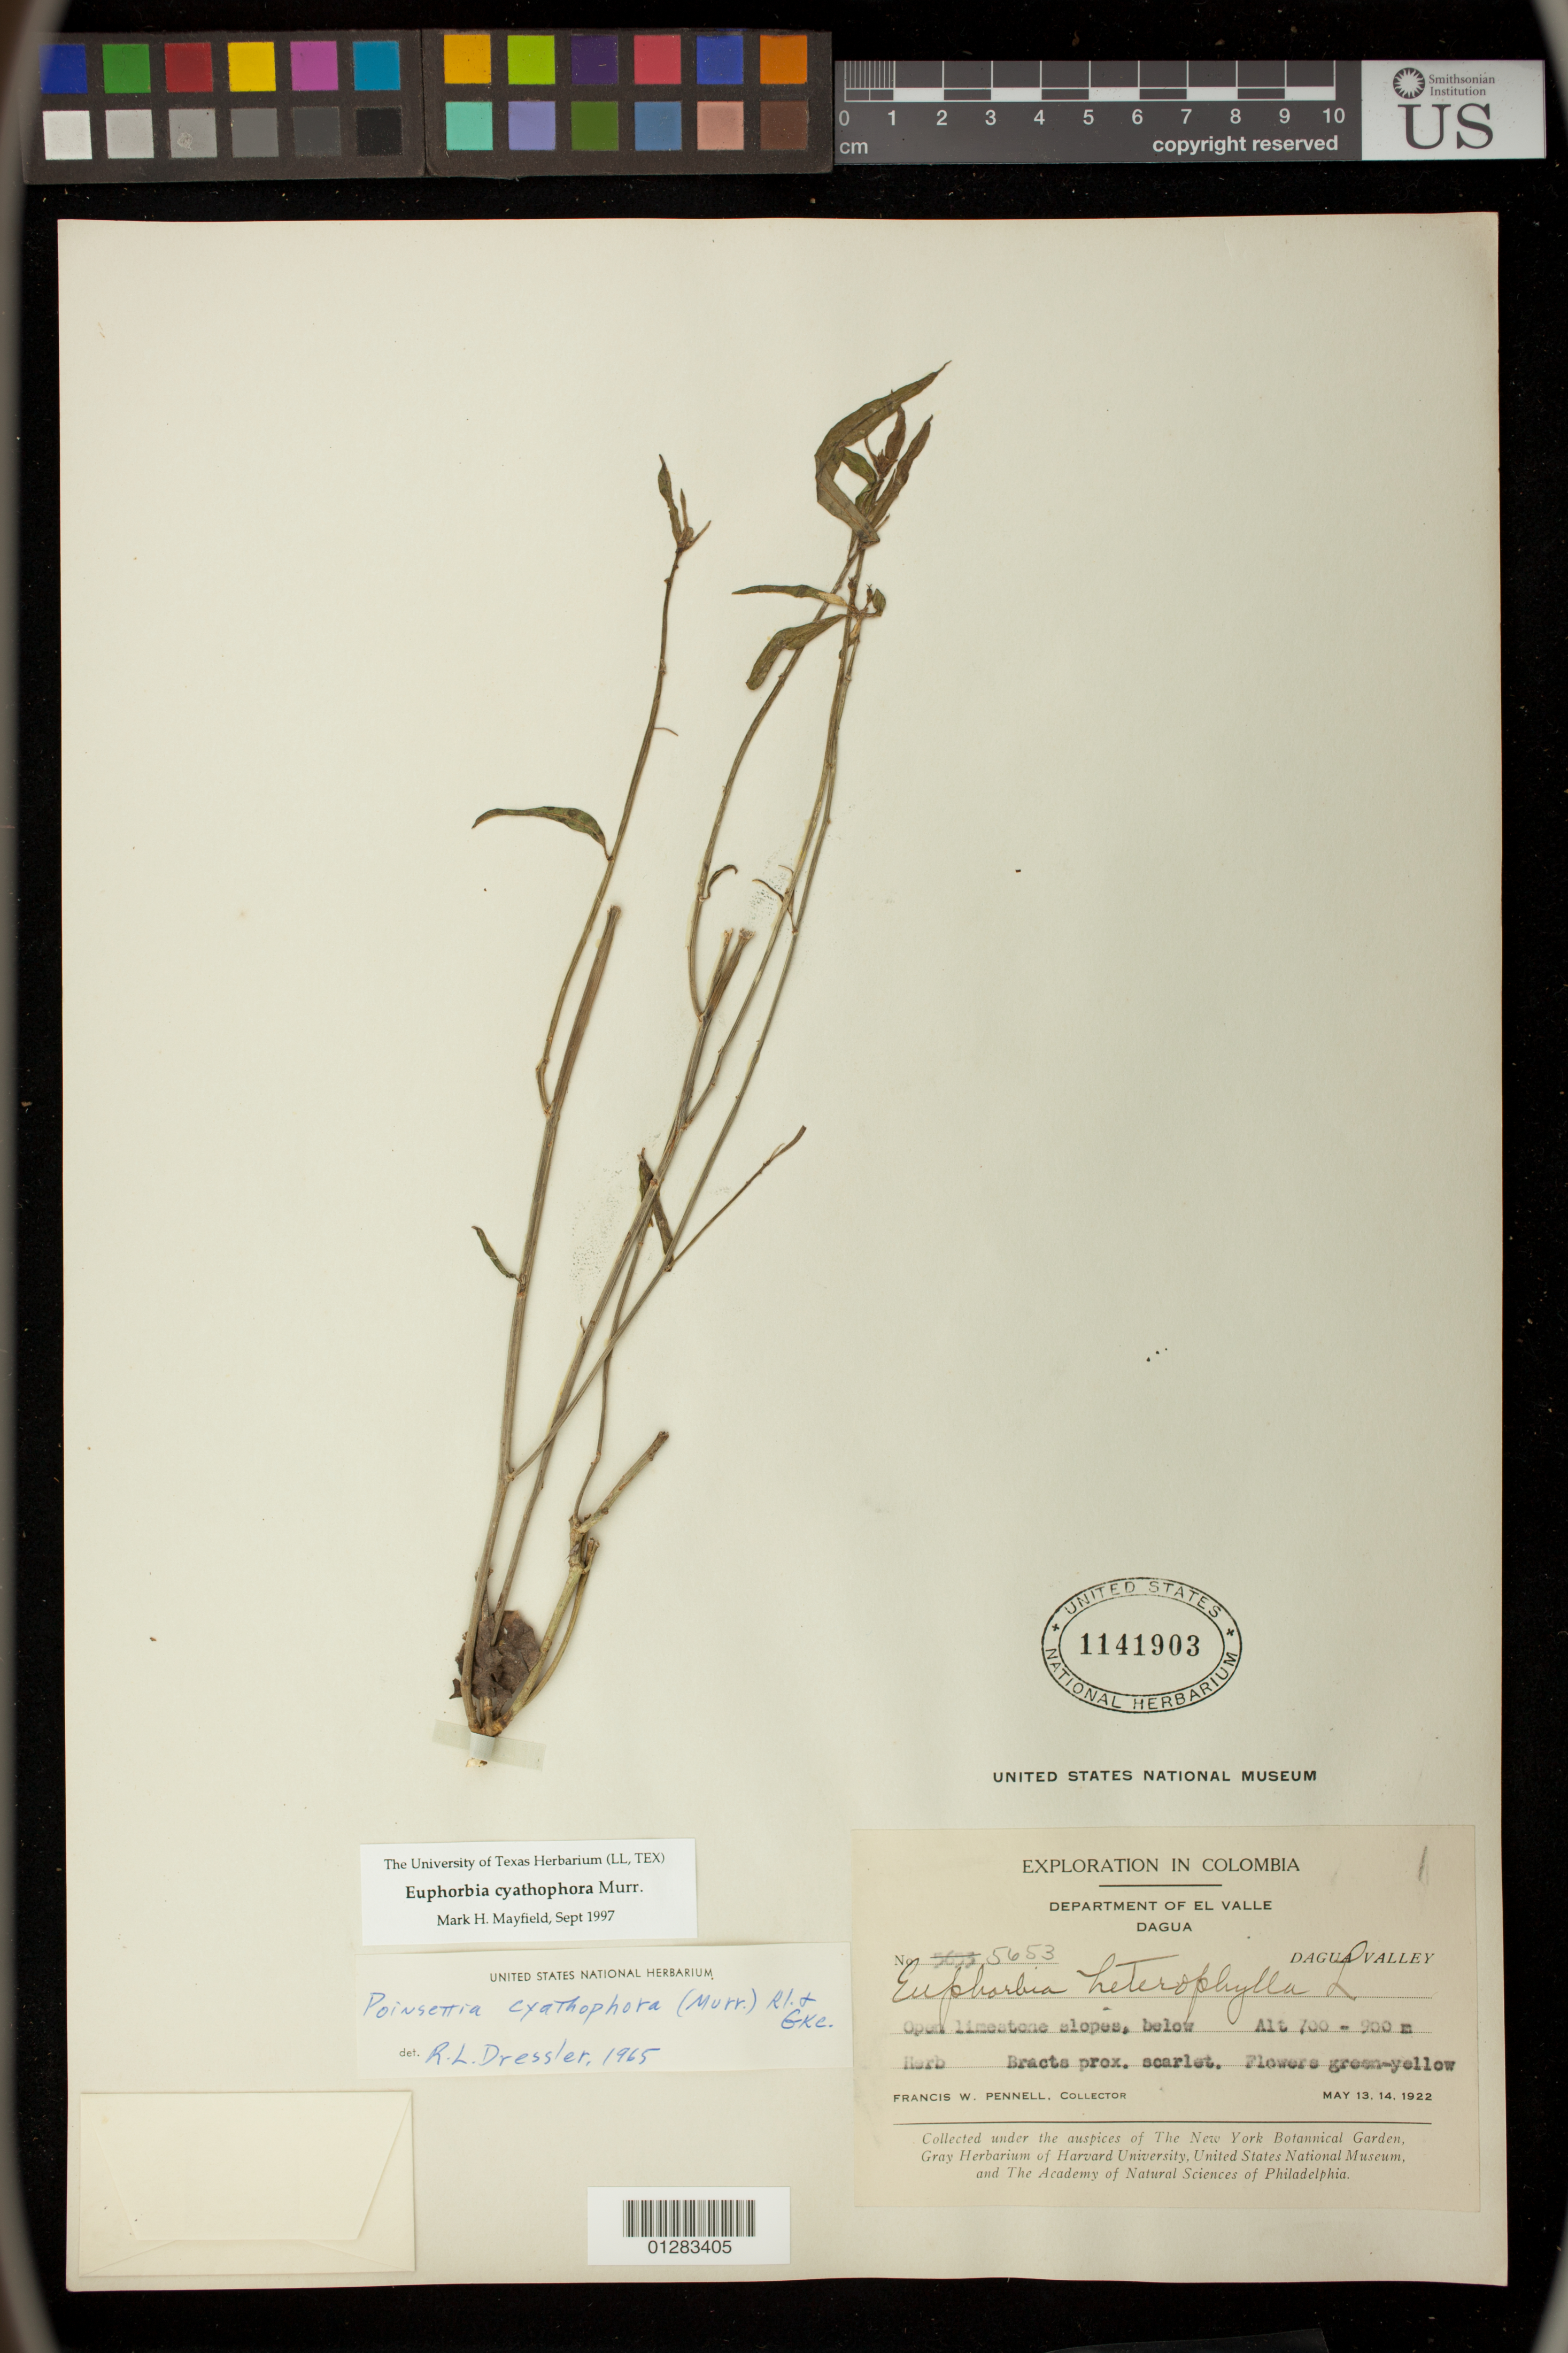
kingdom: Plantae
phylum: Tracheophyta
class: Magnoliopsida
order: Malpighiales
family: Euphorbiaceae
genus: Euphorbia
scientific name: Euphorbia heterophylla var. cyathophora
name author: (Murr.) Griseb.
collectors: F. W. Pennell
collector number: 5653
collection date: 1922-05-13/1922-05-14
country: Colombia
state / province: Valle del Cauca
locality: Department of El Valle: Dagua: Open limestone slopes below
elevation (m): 700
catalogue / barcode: US 1141903